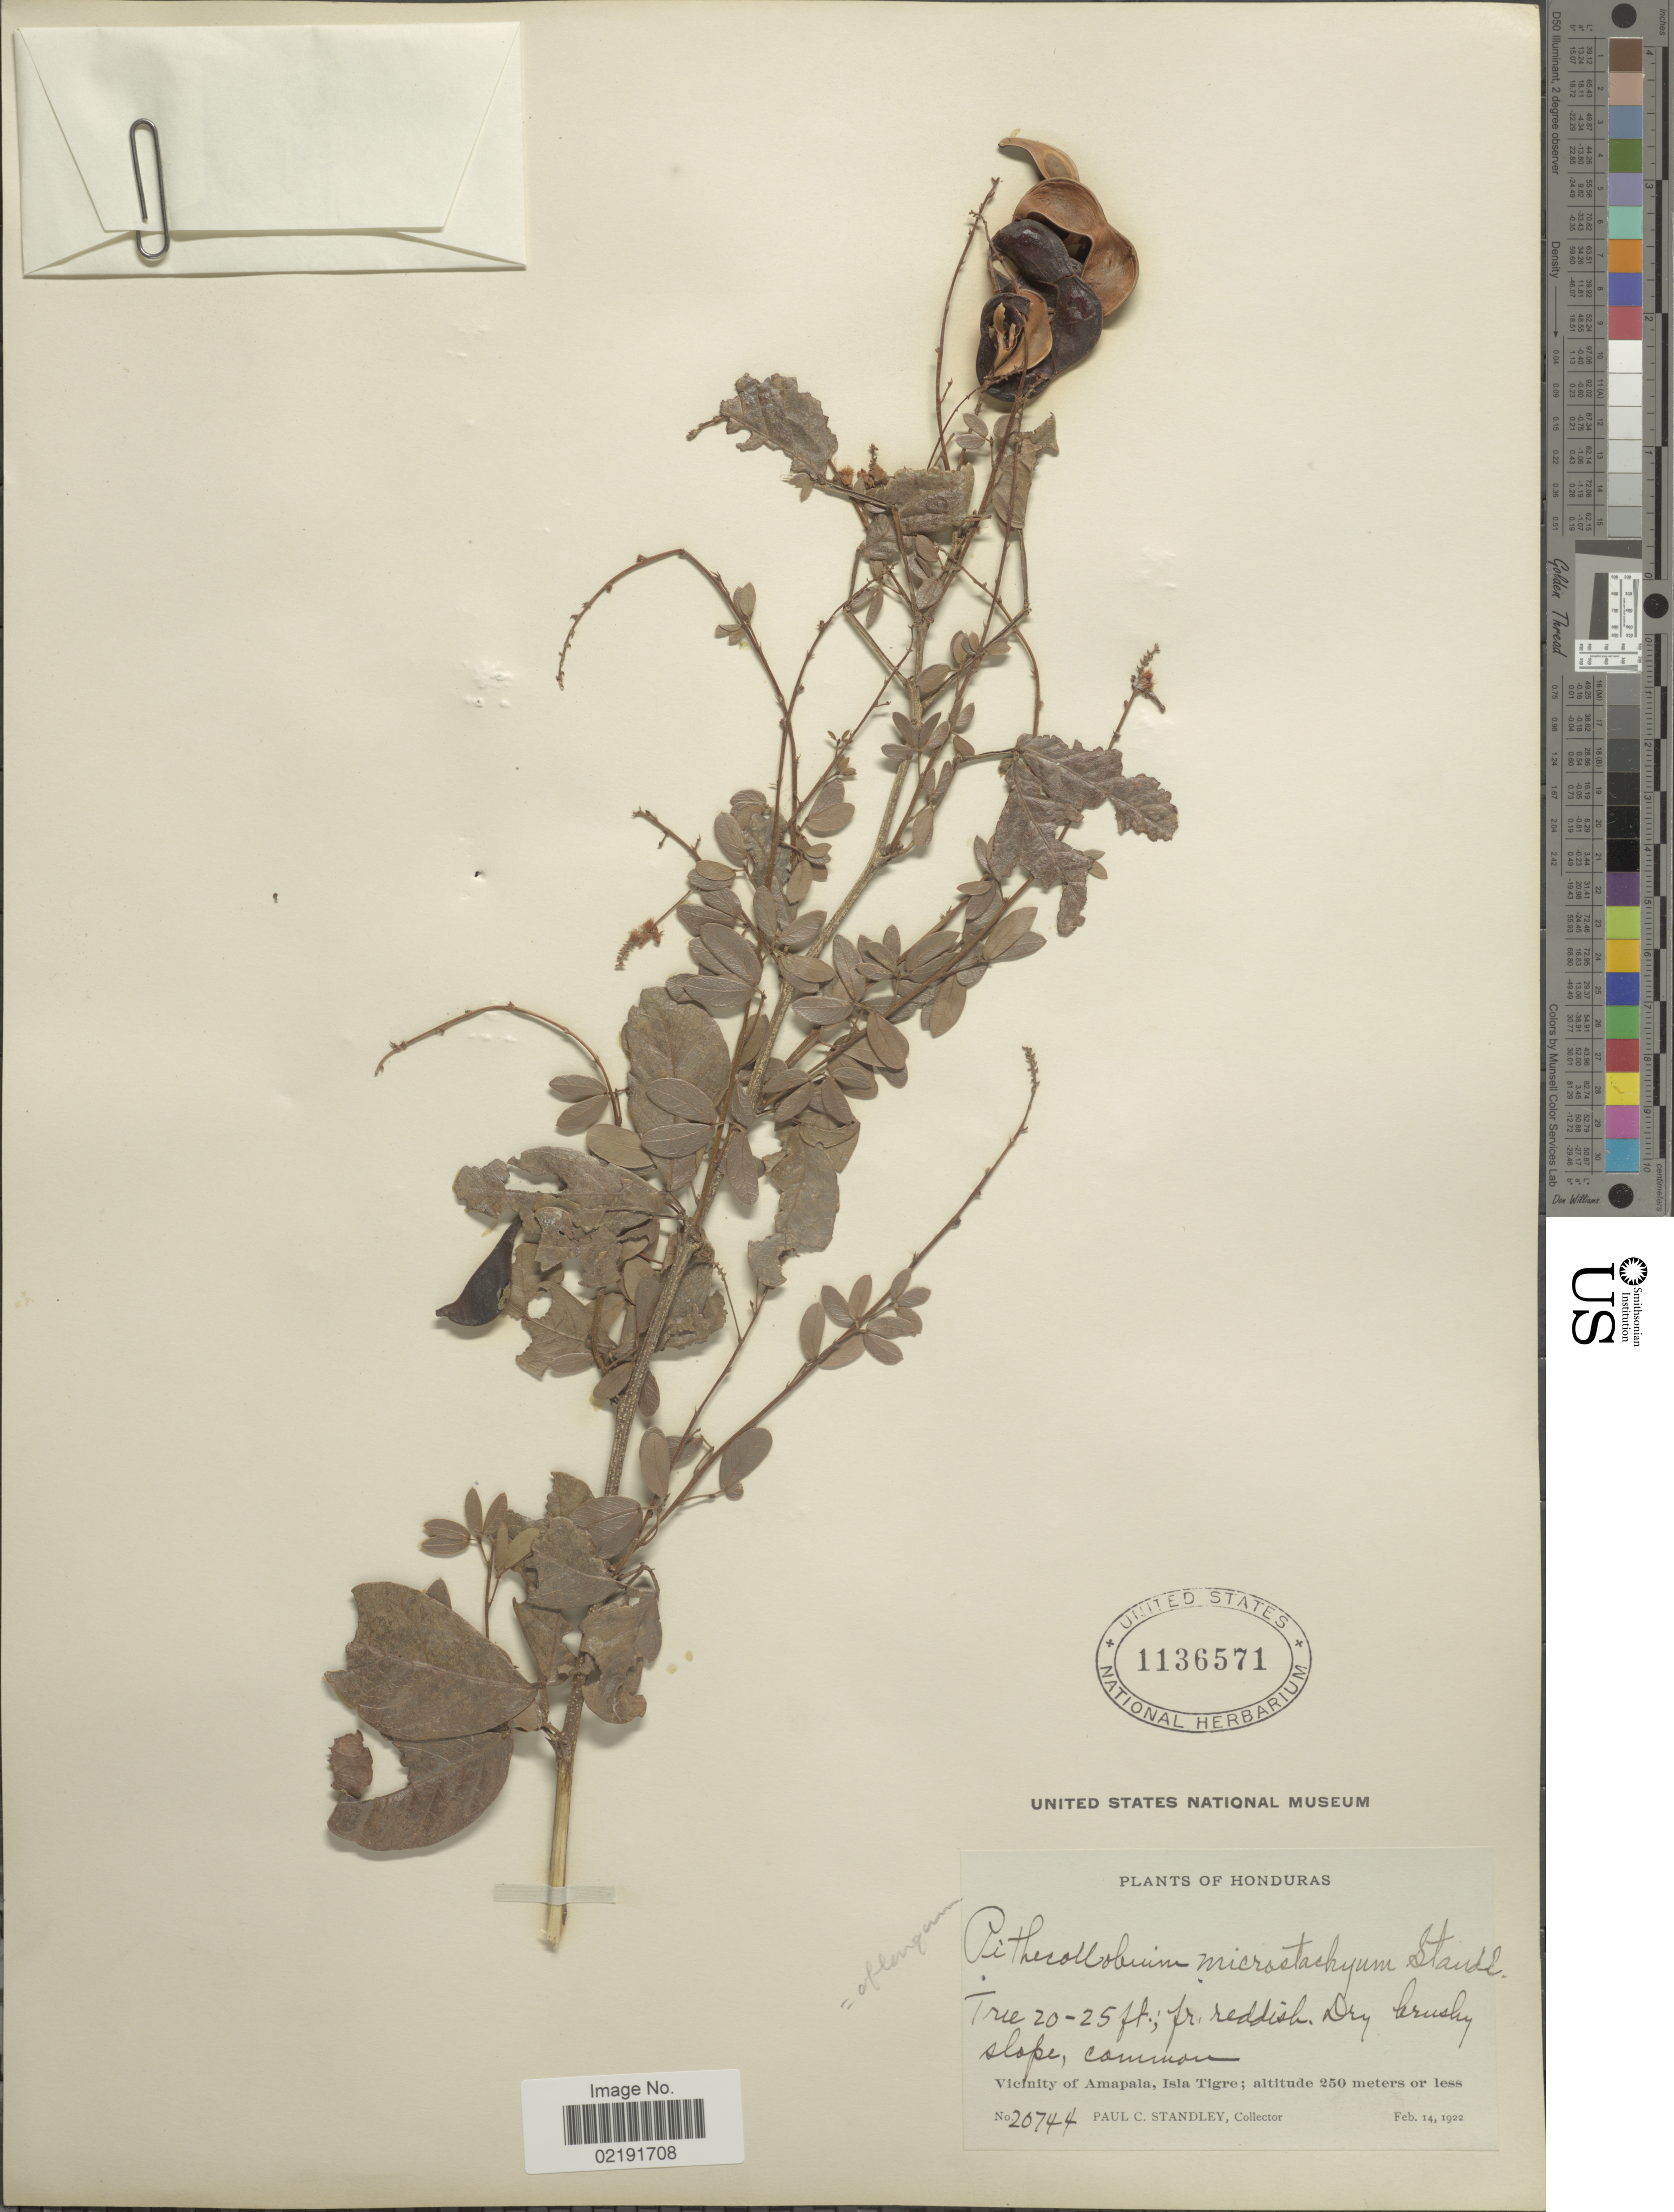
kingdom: Plantae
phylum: Tracheophyta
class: Magnoliopsida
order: Fabales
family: Fabaceae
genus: Pithecellobium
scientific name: Pithecellobium oblongum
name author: Benth.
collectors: P. C. Standley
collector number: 20744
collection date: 1922-02-14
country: Honduras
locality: Vicinity of Amapala, Isla Tigre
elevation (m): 250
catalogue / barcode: US 1136571